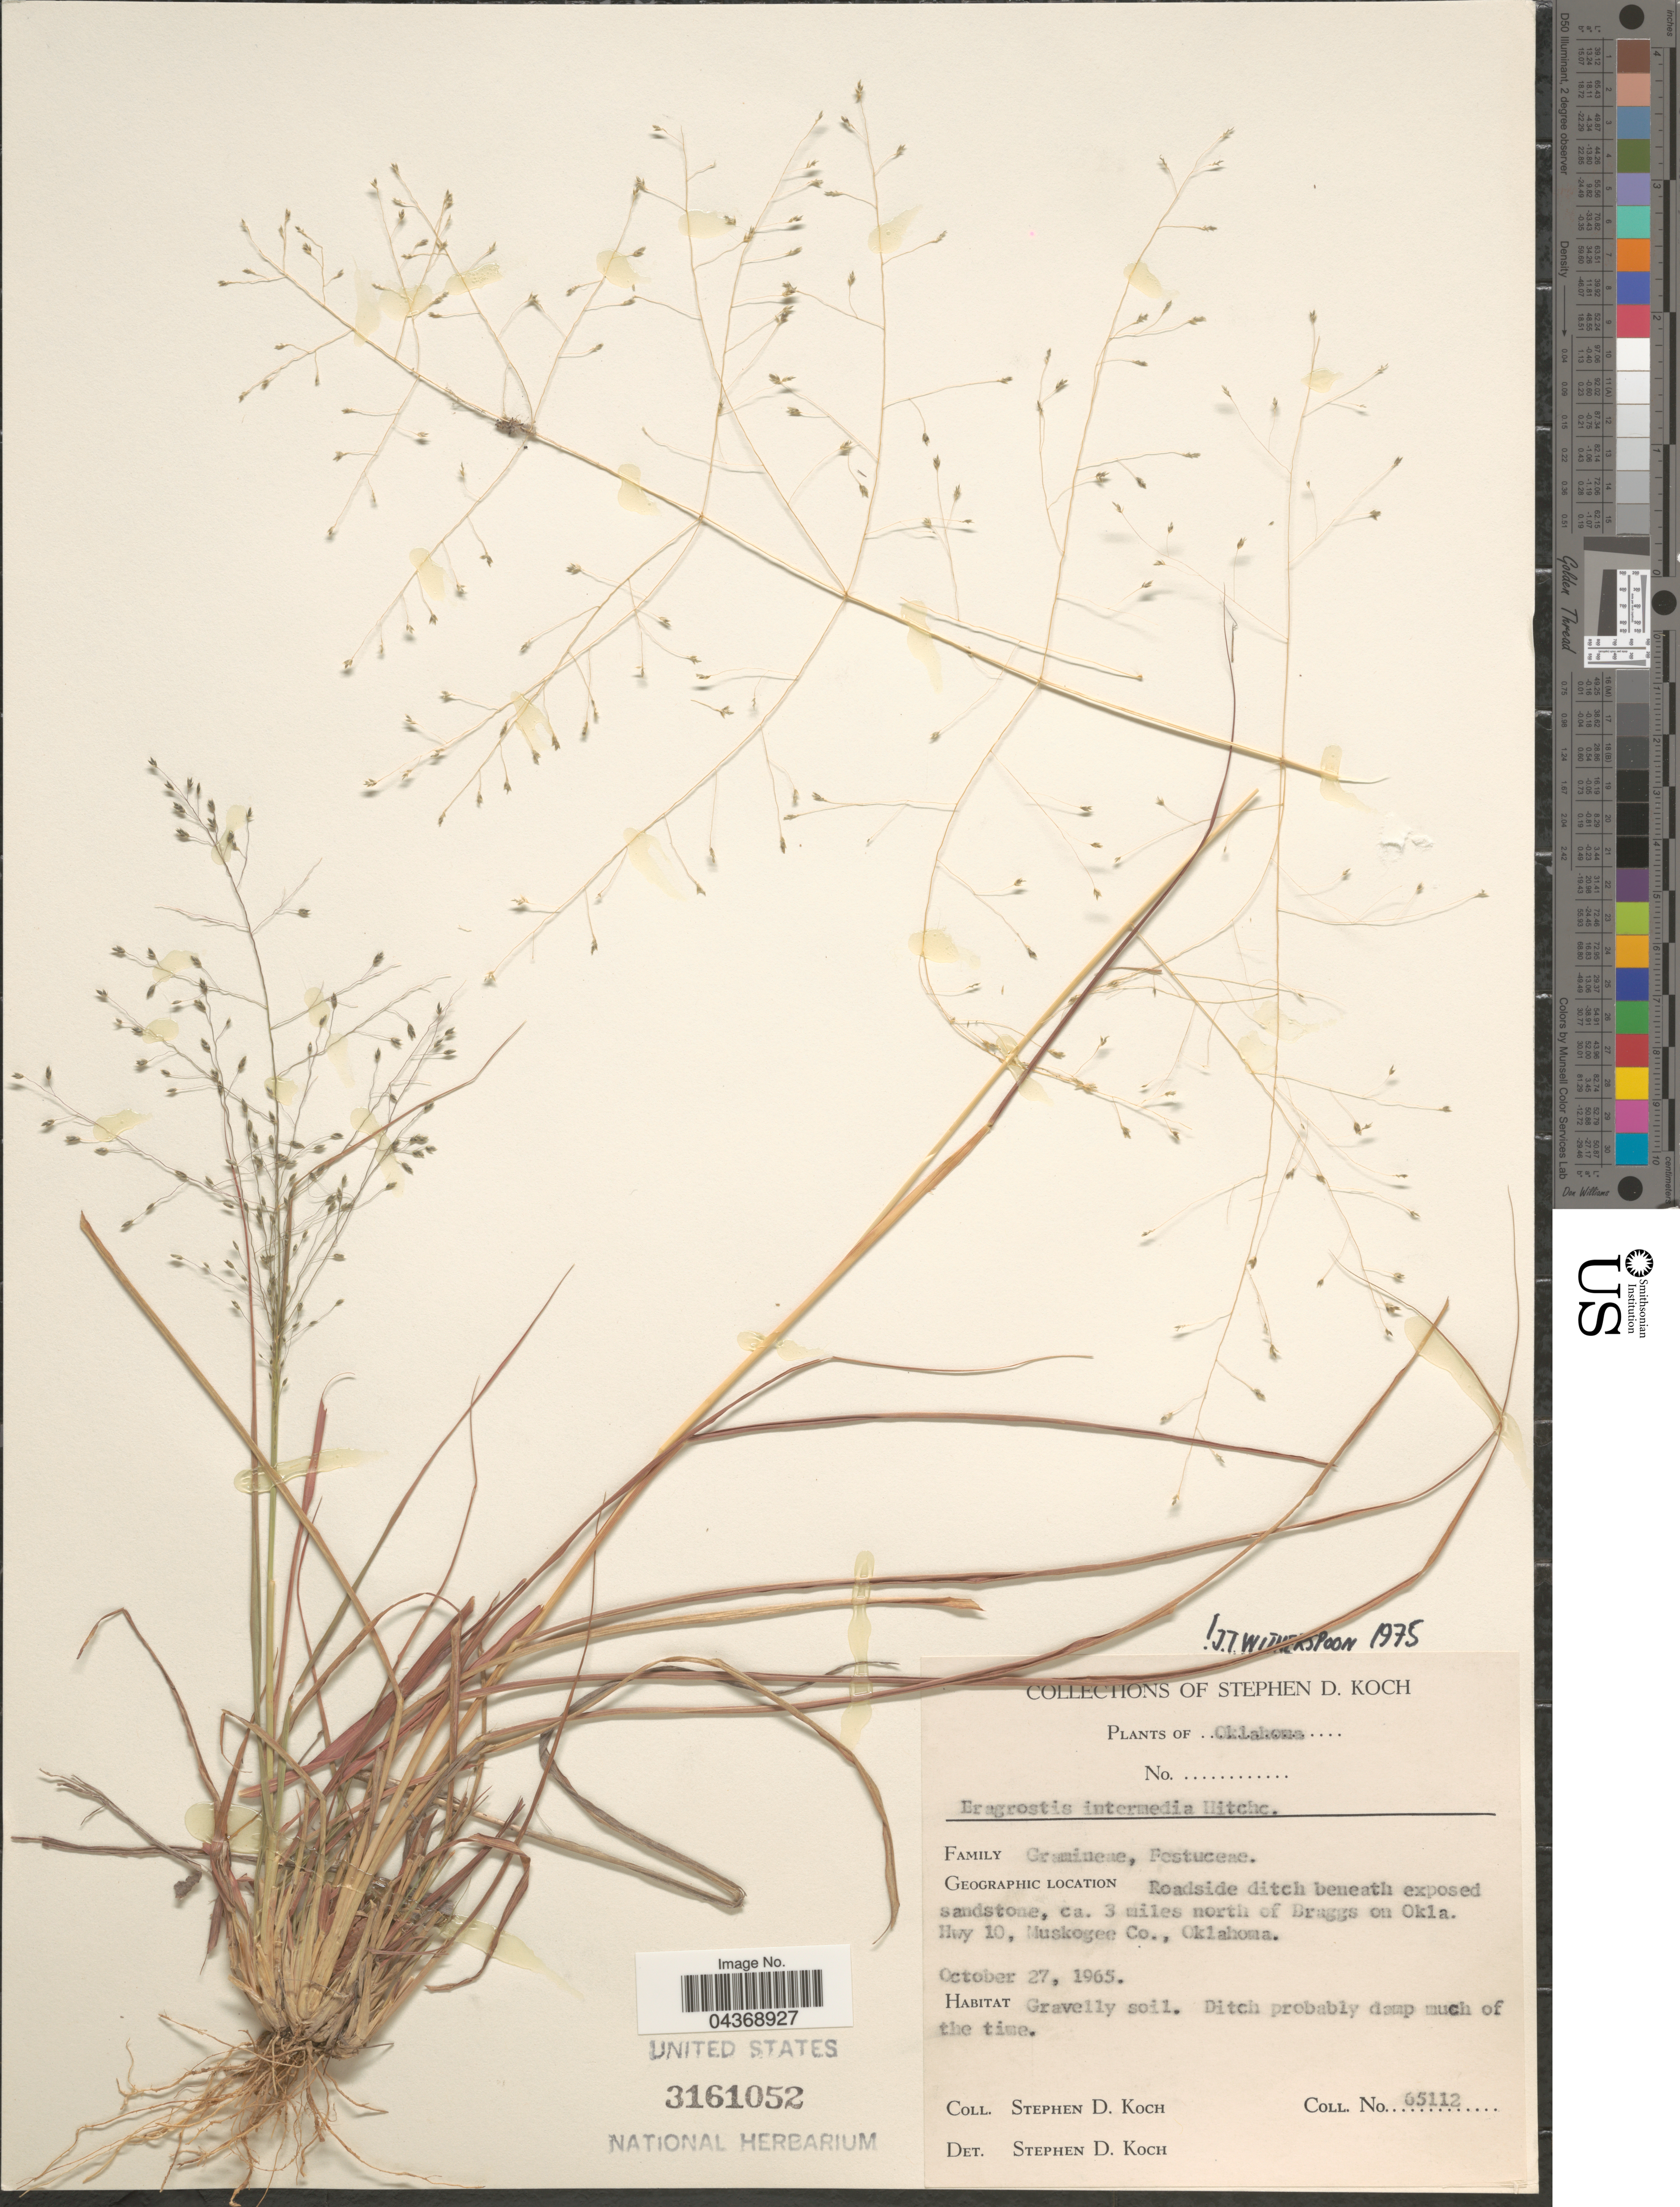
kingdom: Plantae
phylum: Tracheophyta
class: Liliopsida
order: Poales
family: Poaceae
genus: Eragrostis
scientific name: Eragrostis intermedia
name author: Hitchc.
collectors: S. D. Koch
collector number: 65112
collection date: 1965-10-27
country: United States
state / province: Oklahoma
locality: Ca. 3 miles north of Braggs on Okla. Hwy 10, Muskogee Co.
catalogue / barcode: US 3161052